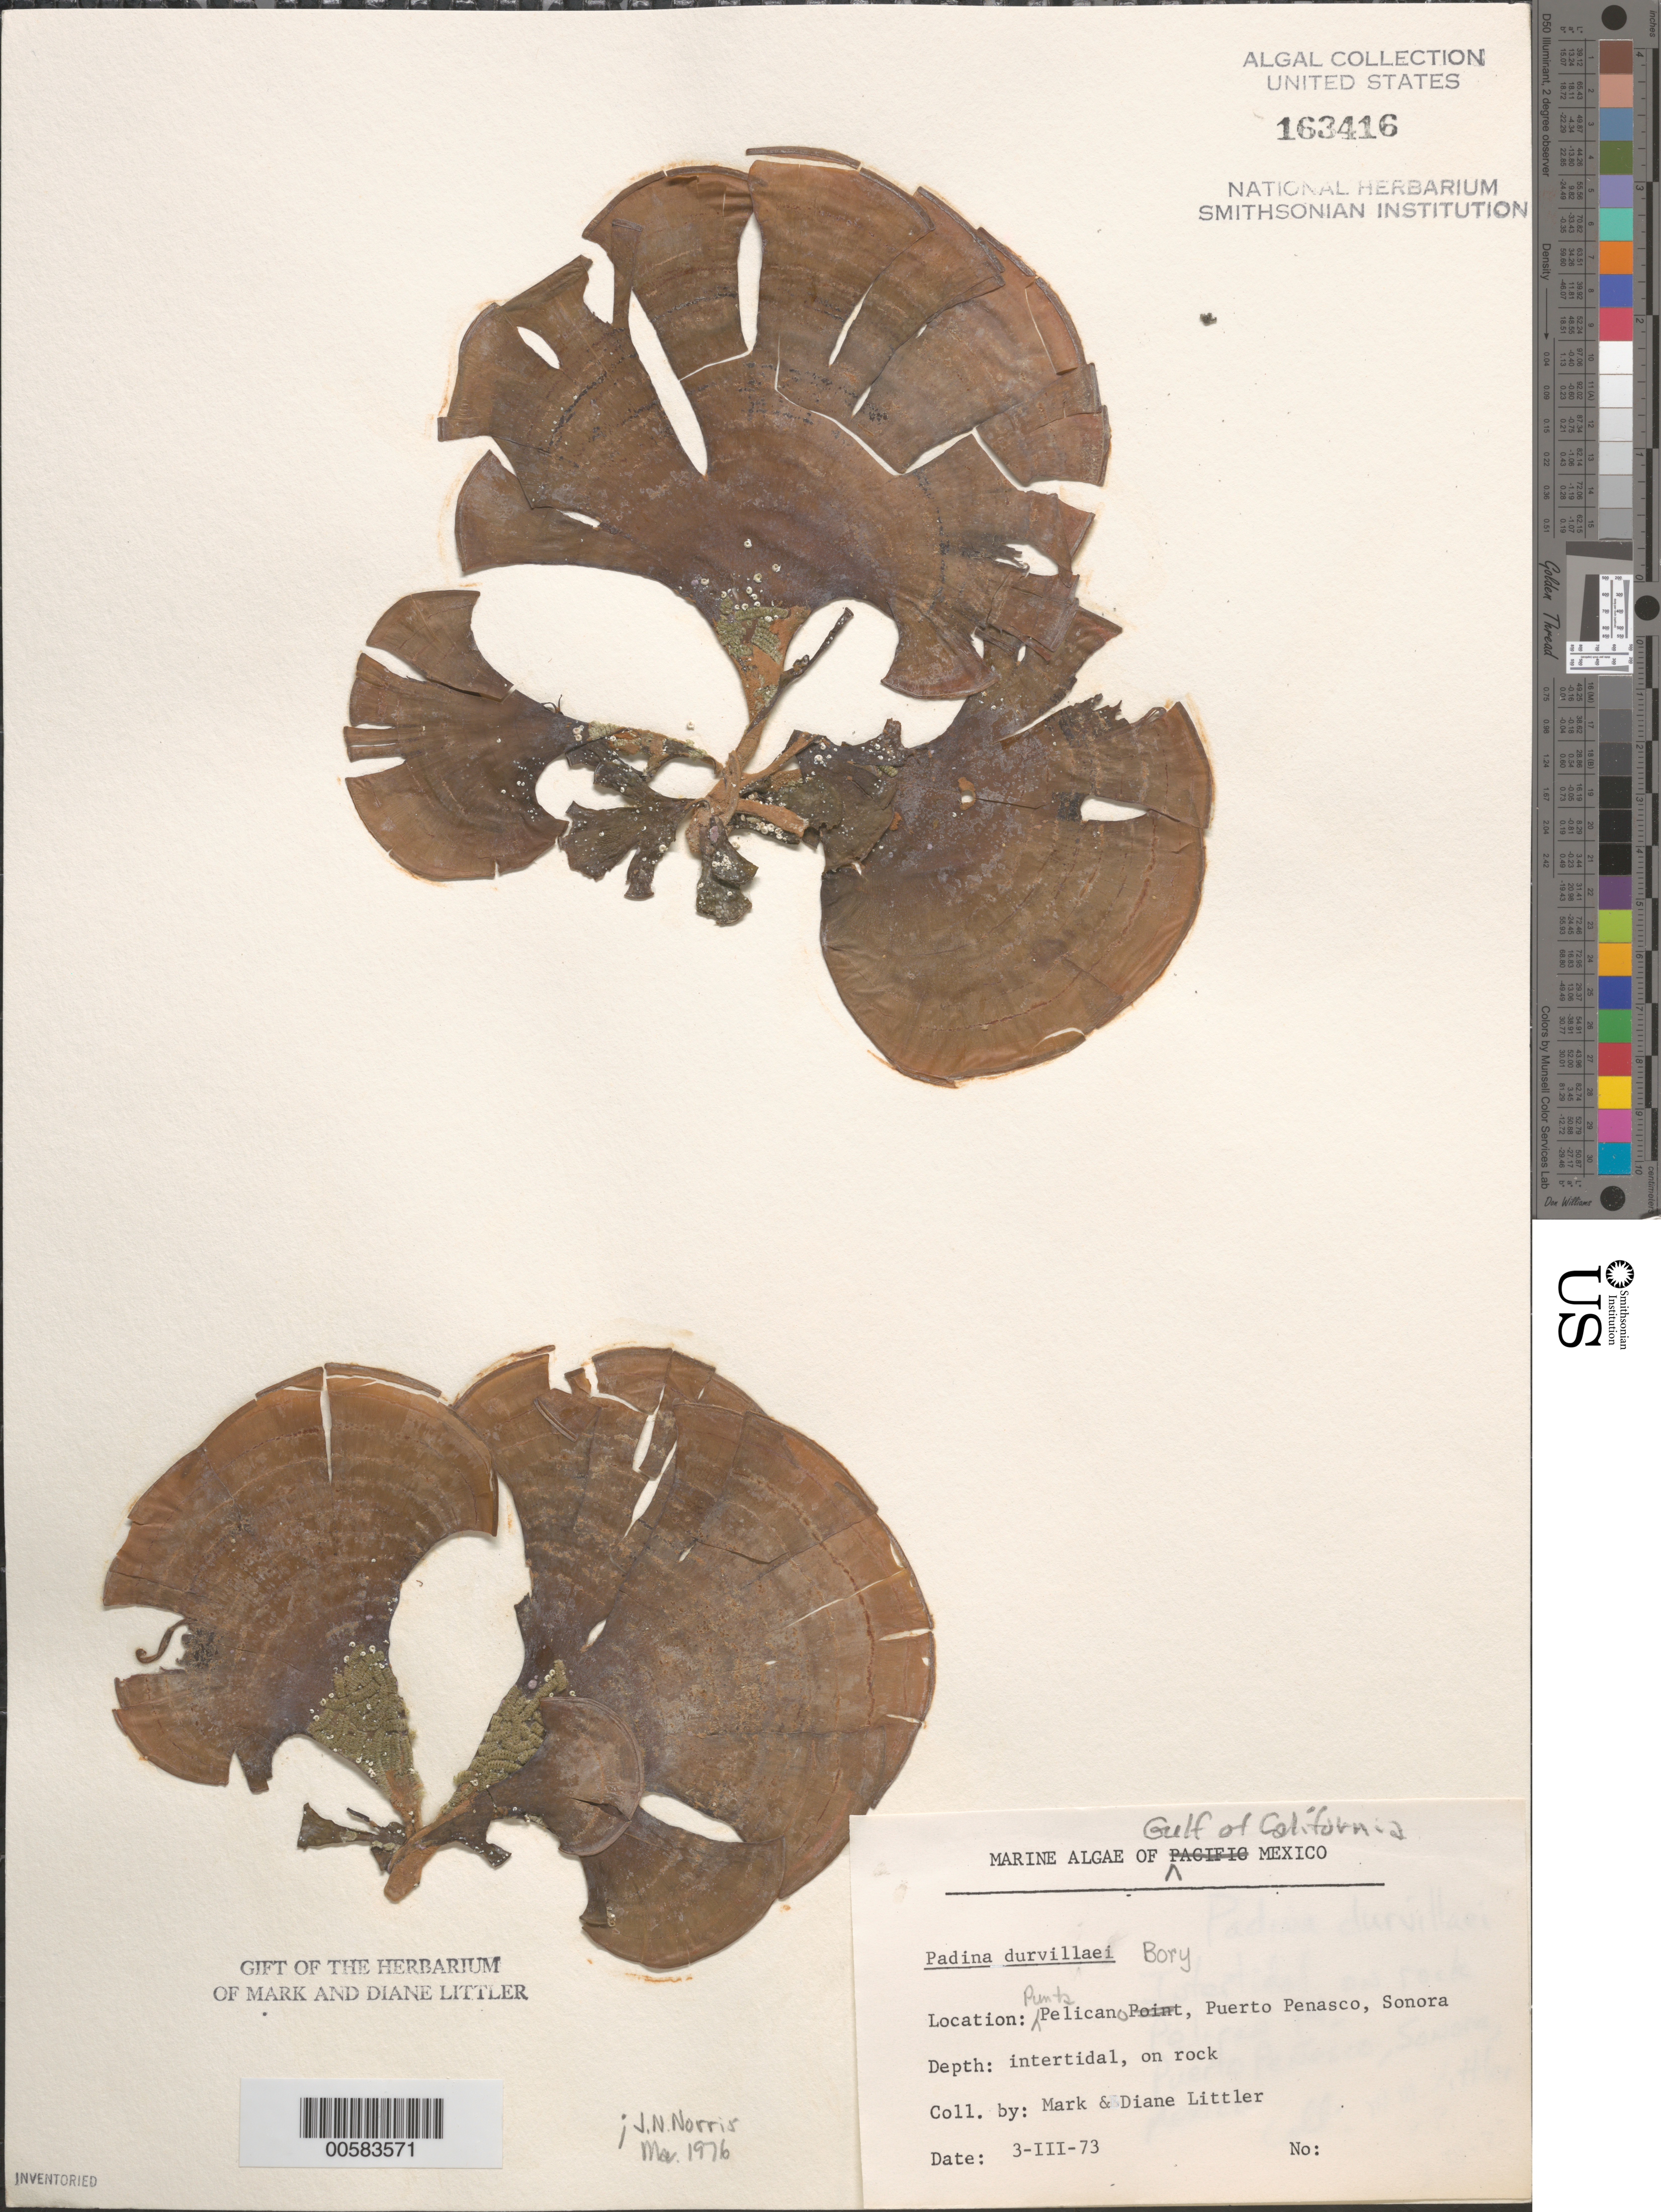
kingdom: Chromista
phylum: Ochrophyta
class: Phaeophyceae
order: Dictyotales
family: Dictyotaceae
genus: Padina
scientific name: Padina durvillaei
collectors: M. M. Littler & D. S. Littler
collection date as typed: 03 Mar 1973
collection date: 1973-03-03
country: Mexico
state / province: Sonora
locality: Punta Pelicano, Puerto Penasco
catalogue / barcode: US 163416